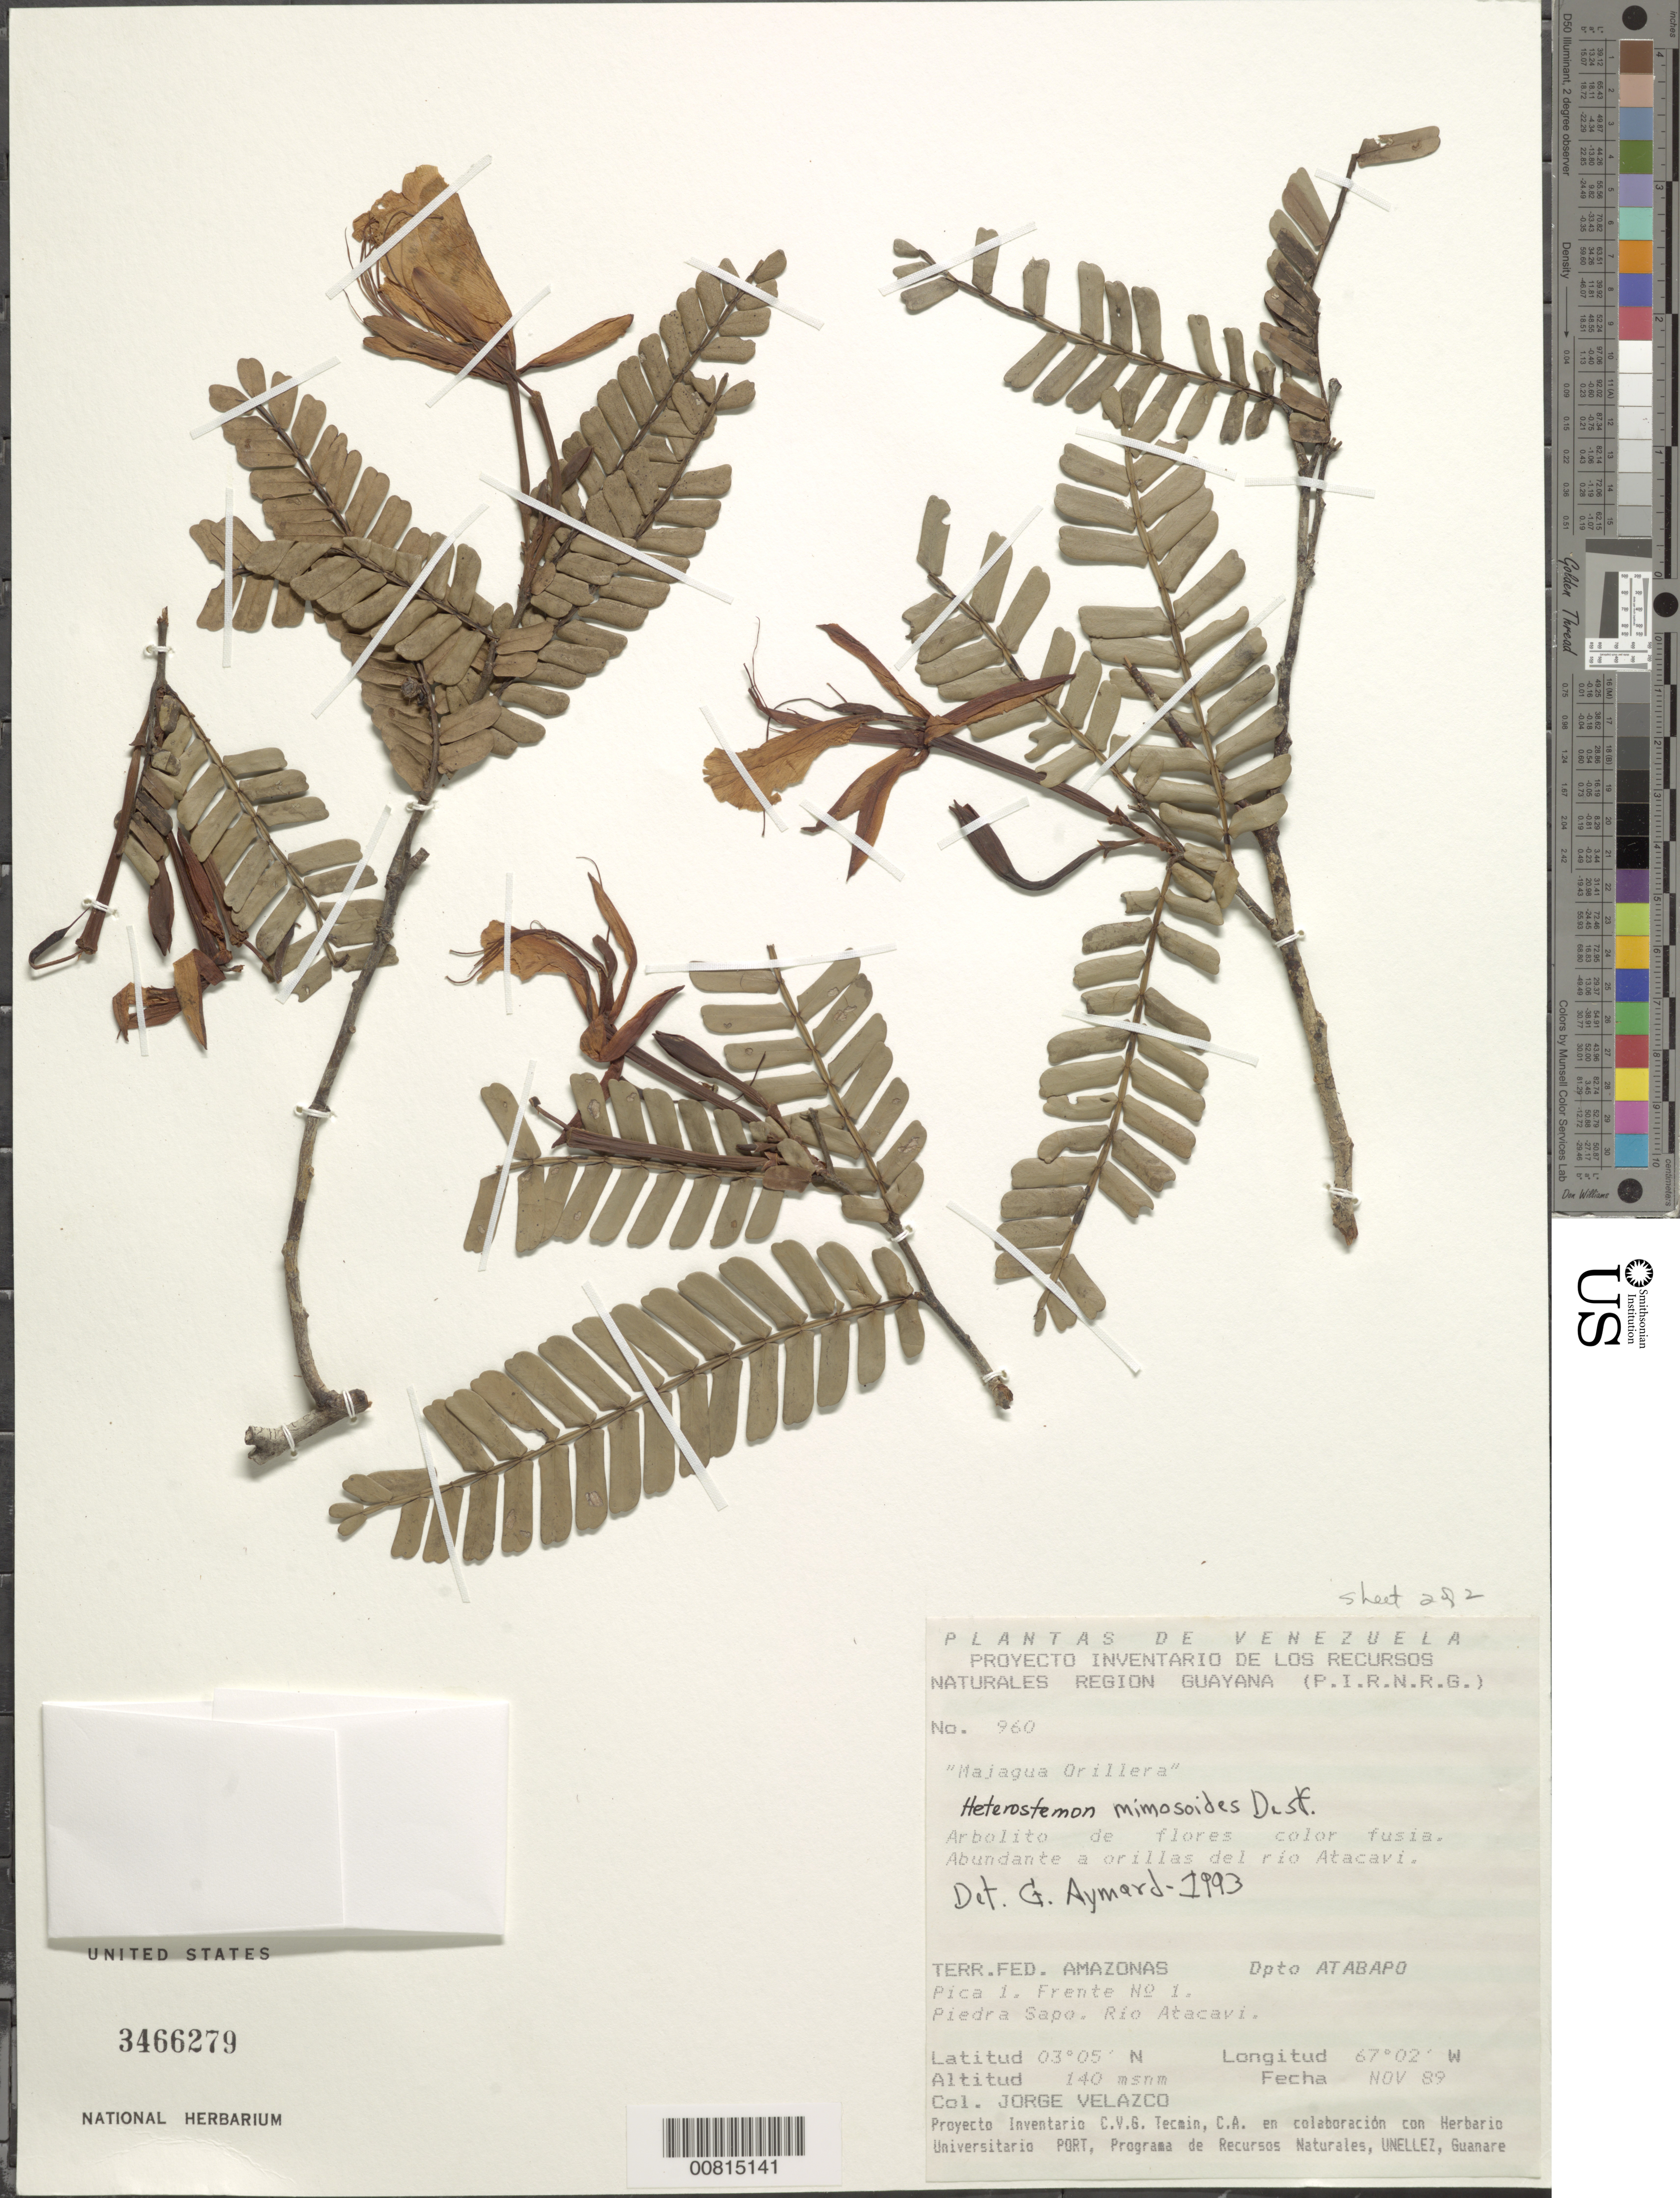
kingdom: Plantae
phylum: Tracheophyta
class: Magnoliopsida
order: Fabales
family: Fabaceae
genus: Heterostemon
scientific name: Heterostemon mimosoides var. mimosoides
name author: Desf.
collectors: J. Velazco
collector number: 960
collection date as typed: Transcribed d/m/y: /11/89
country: Venezuela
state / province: Amazonas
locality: Terr. Fed. Amazonas. Dpto Atabapo.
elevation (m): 140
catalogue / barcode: US 3466279